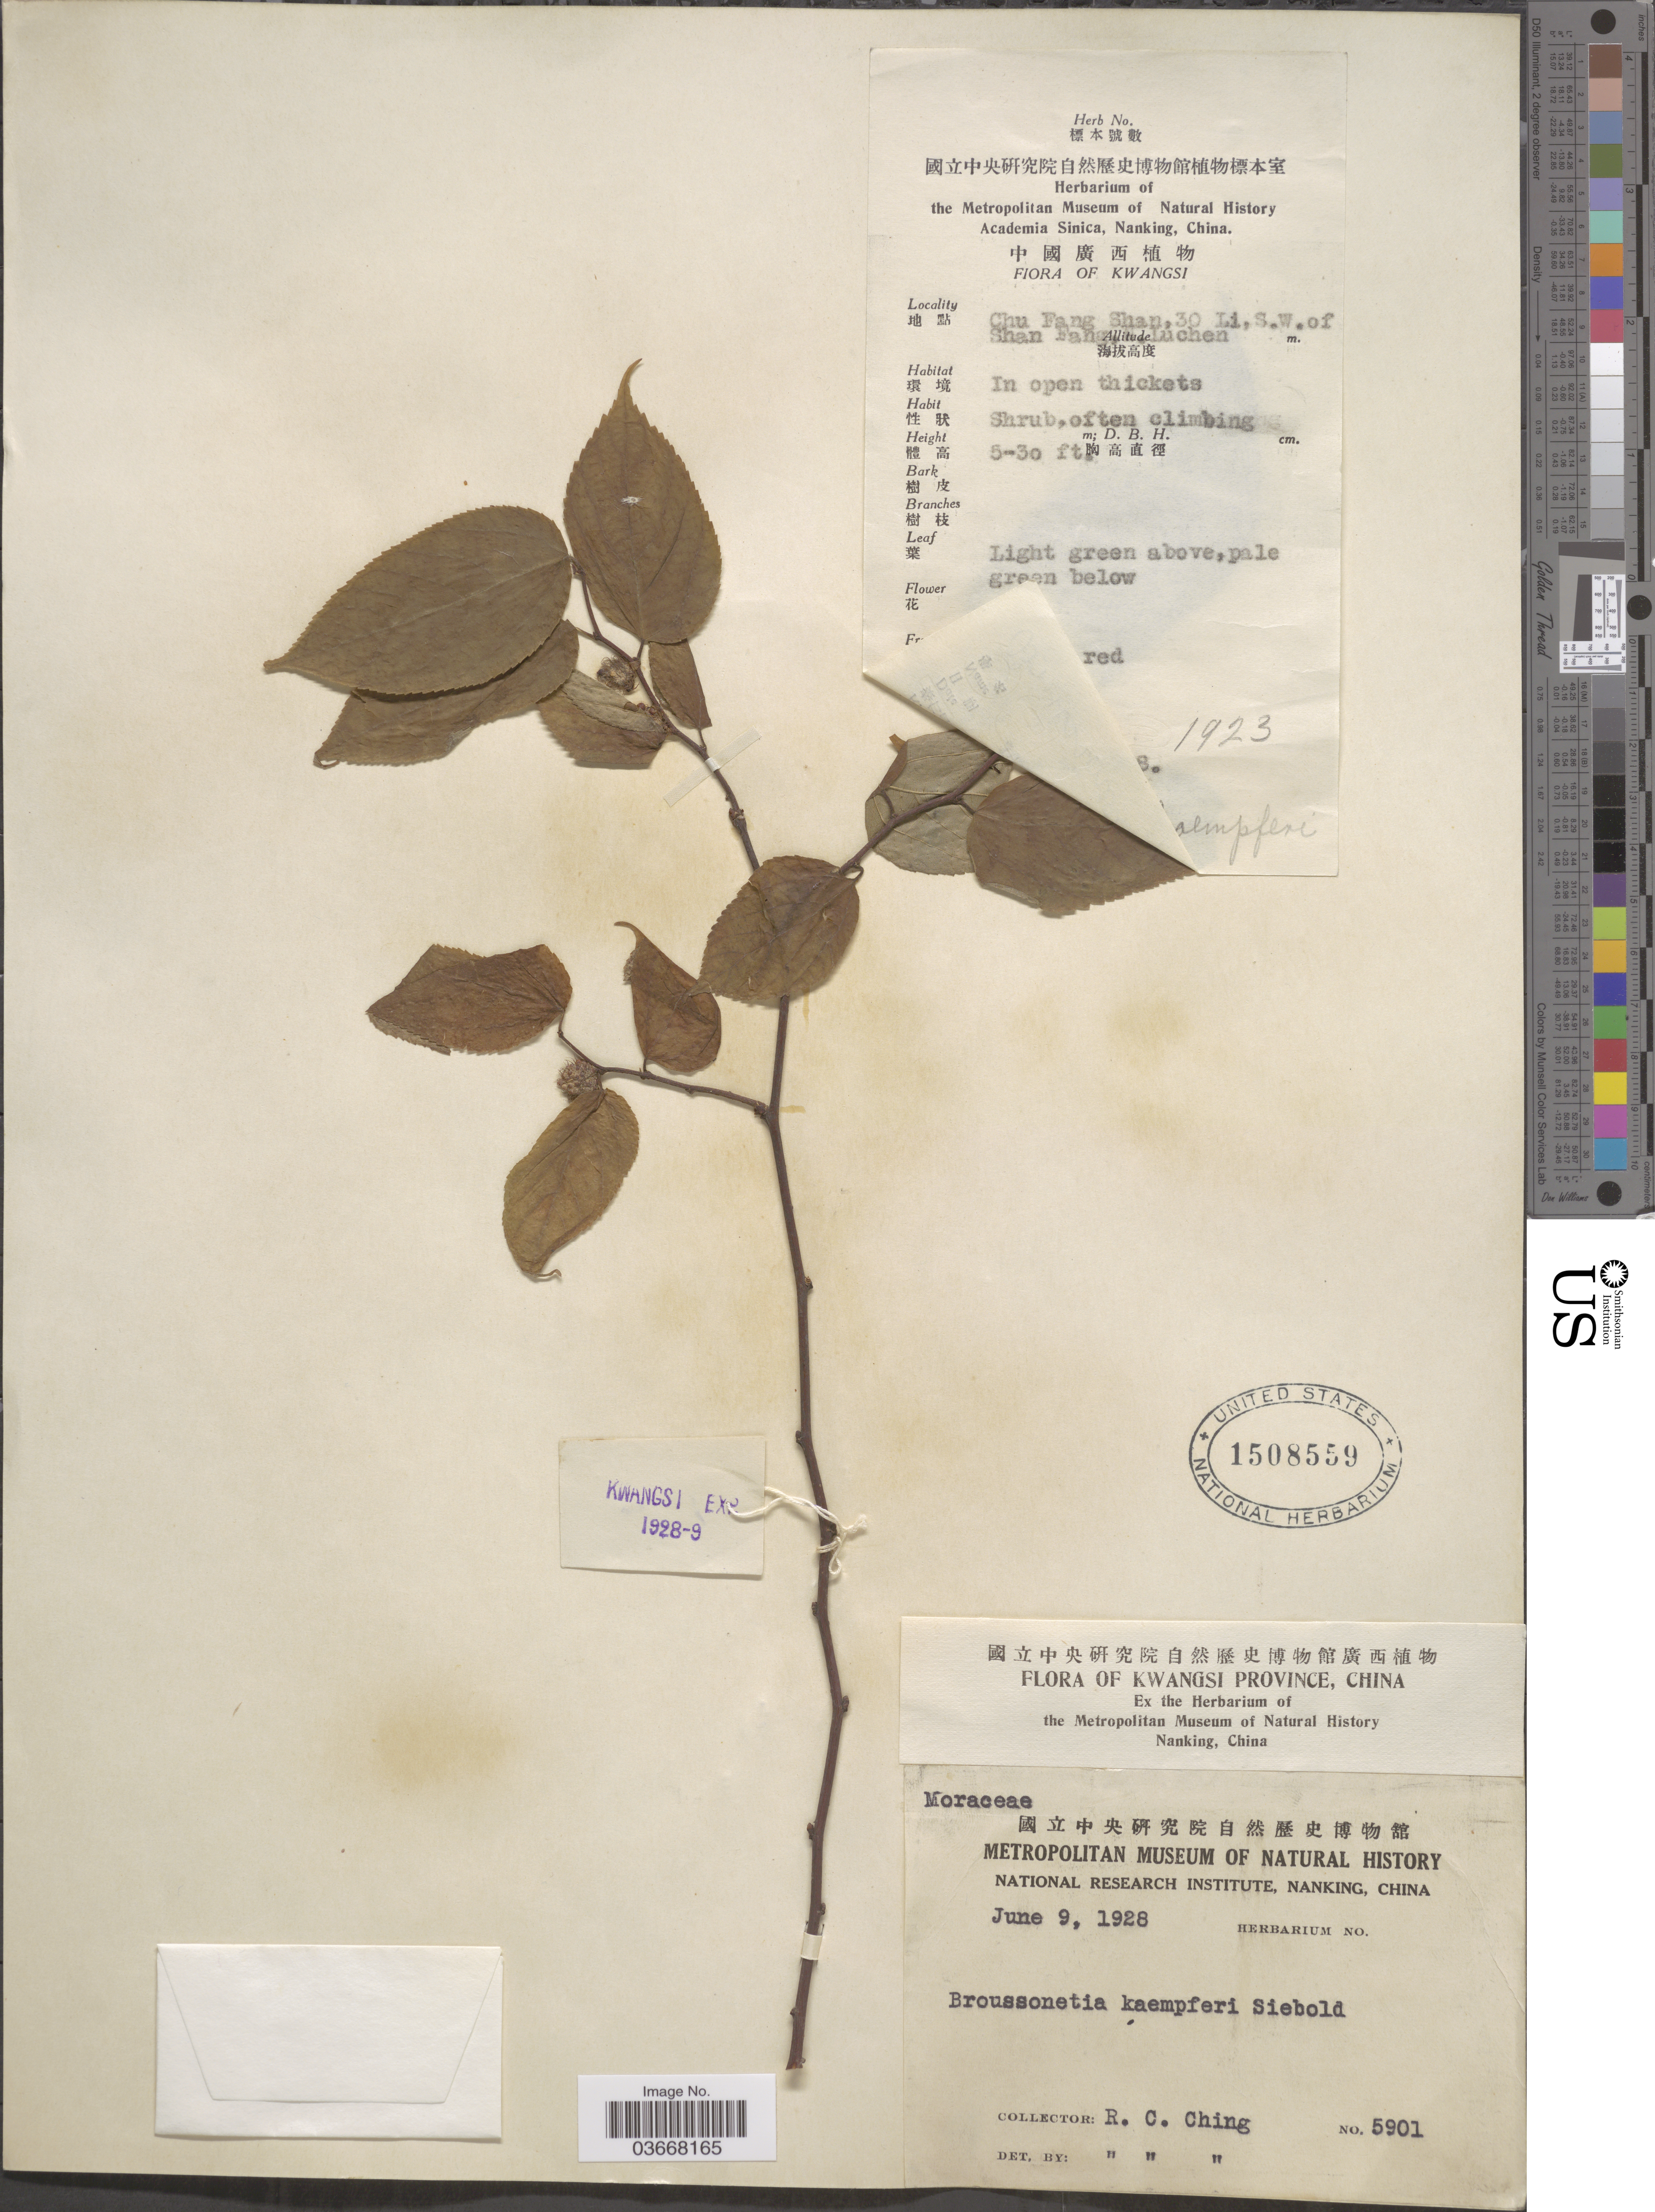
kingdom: Plantae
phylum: Tracheophyta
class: Magnoliopsida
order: Rosales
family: Moraceae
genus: Broussonetia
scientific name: Broussonetia kaempferi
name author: Siebold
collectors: R. C. Ching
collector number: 5901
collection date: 1928-06-09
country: China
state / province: Guangxi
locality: Kwangsi Province. Chu Fang Shan, 30 Li, S.W. of Shan Fang! Luchen.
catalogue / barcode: US 1508559